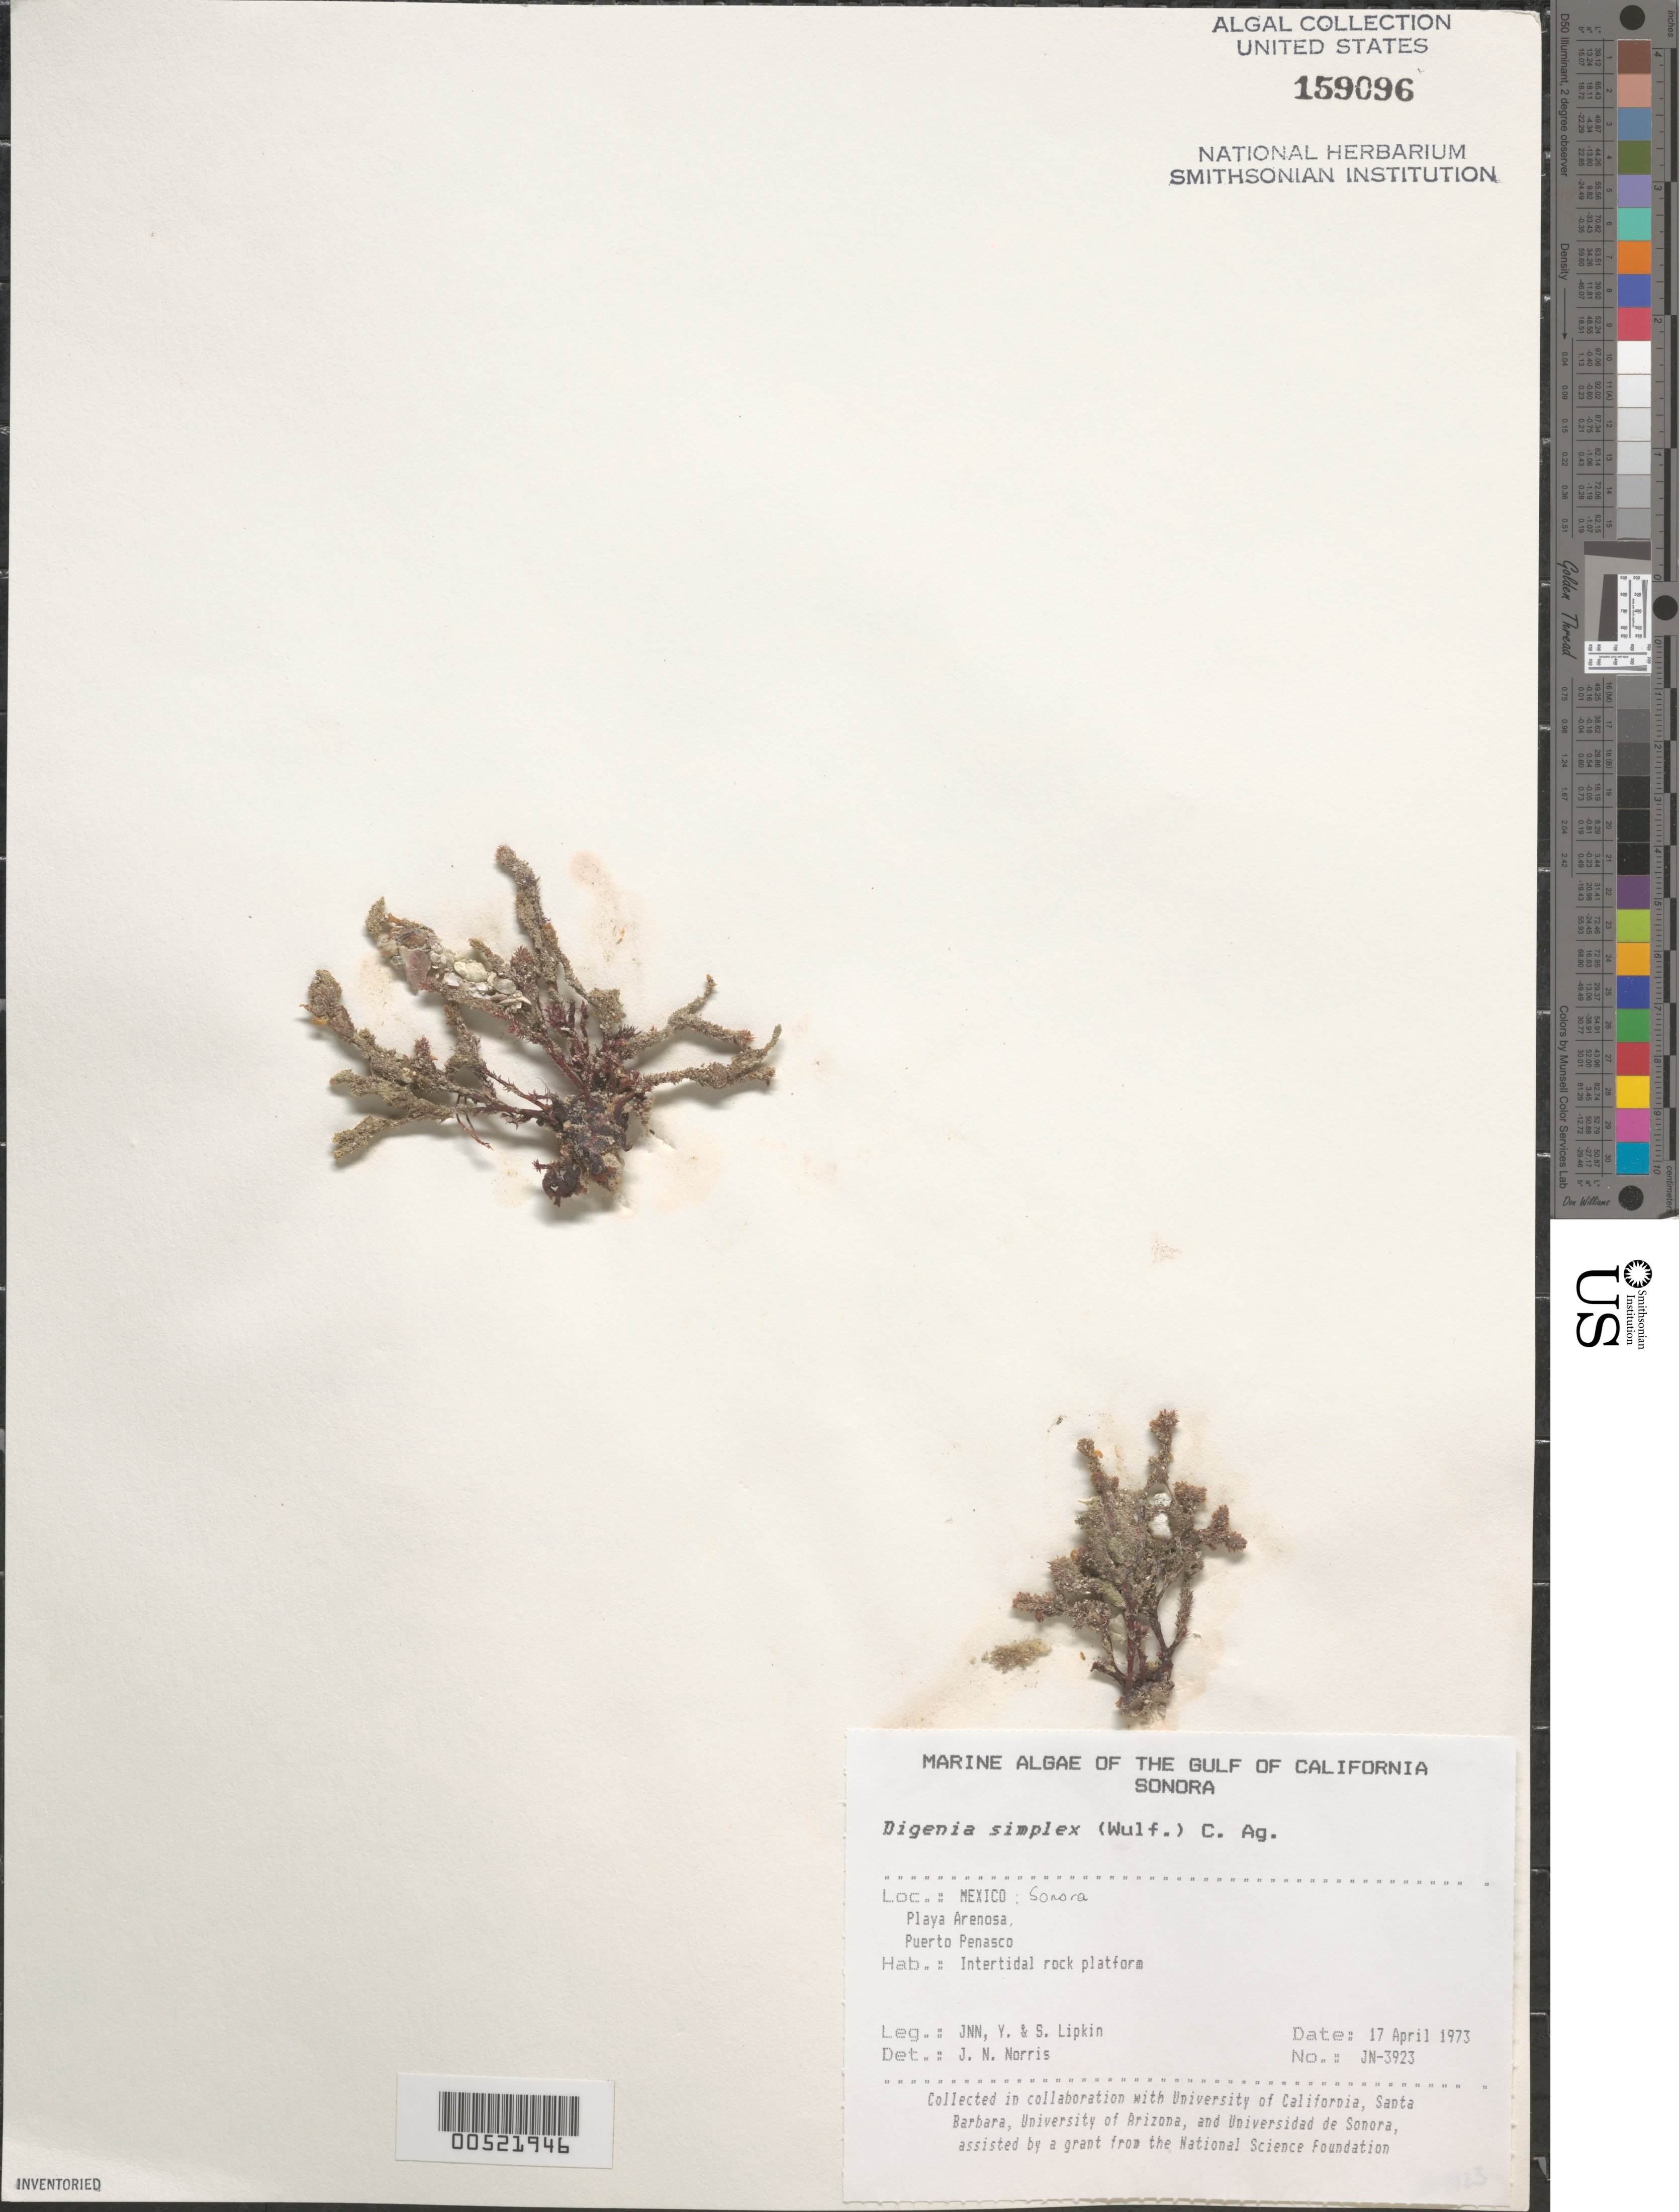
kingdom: Plantae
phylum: Rhodophyta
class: Florideophyceae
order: Ceramiales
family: Rhodomelaceae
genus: Digenea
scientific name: Digenea simplex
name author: (Wulfen) C. Agardh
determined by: Norris, James N.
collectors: J. N. Norris, Y. Lipkin & S. Lipkin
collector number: JN-3923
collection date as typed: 17 Apr 1973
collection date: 1973-04-17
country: Mexico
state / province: Sonora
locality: Playa Arenosa, Puerto Penasco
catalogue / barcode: US 159096